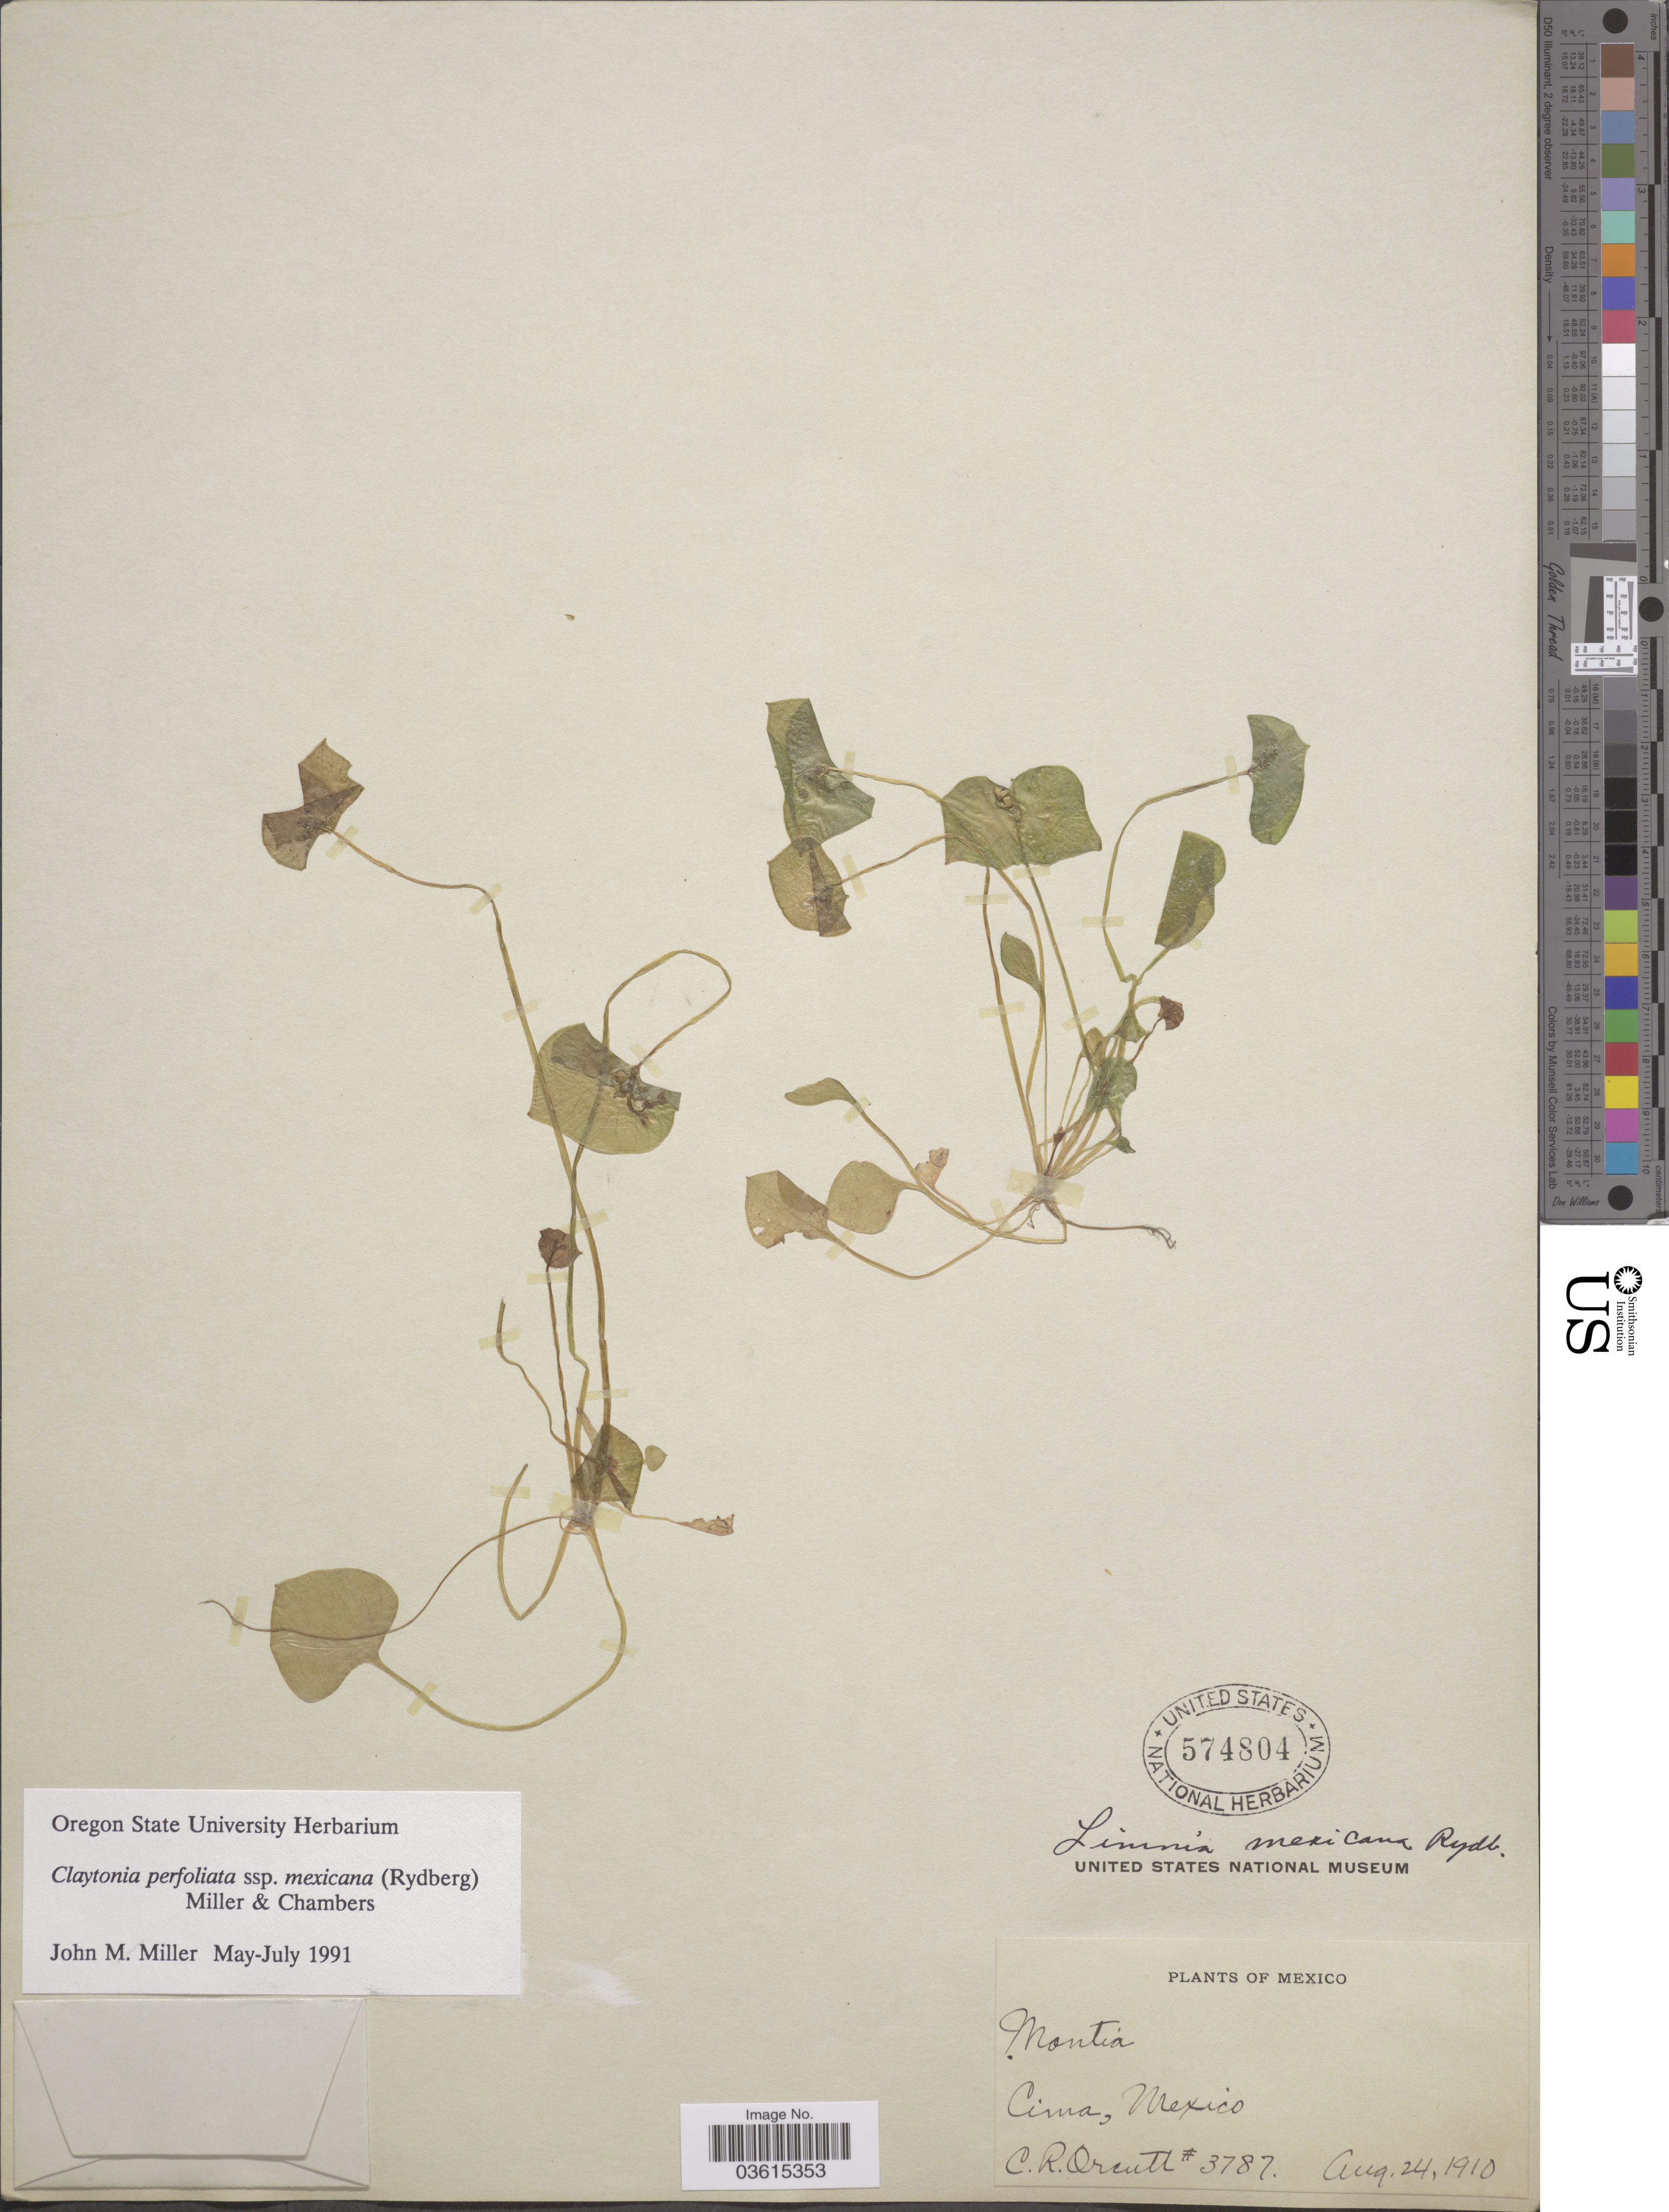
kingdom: Plantae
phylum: Tracheophyta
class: Magnoliopsida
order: Caryophyllales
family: Montiaceae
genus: Claytonia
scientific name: Claytonia perfoliata subsp. mexicana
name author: (Rydb.) Mill. & Chambers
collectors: C. R. Orcutt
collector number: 3787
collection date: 1910-08-24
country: Mexico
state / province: México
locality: Cima.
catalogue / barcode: US 574804